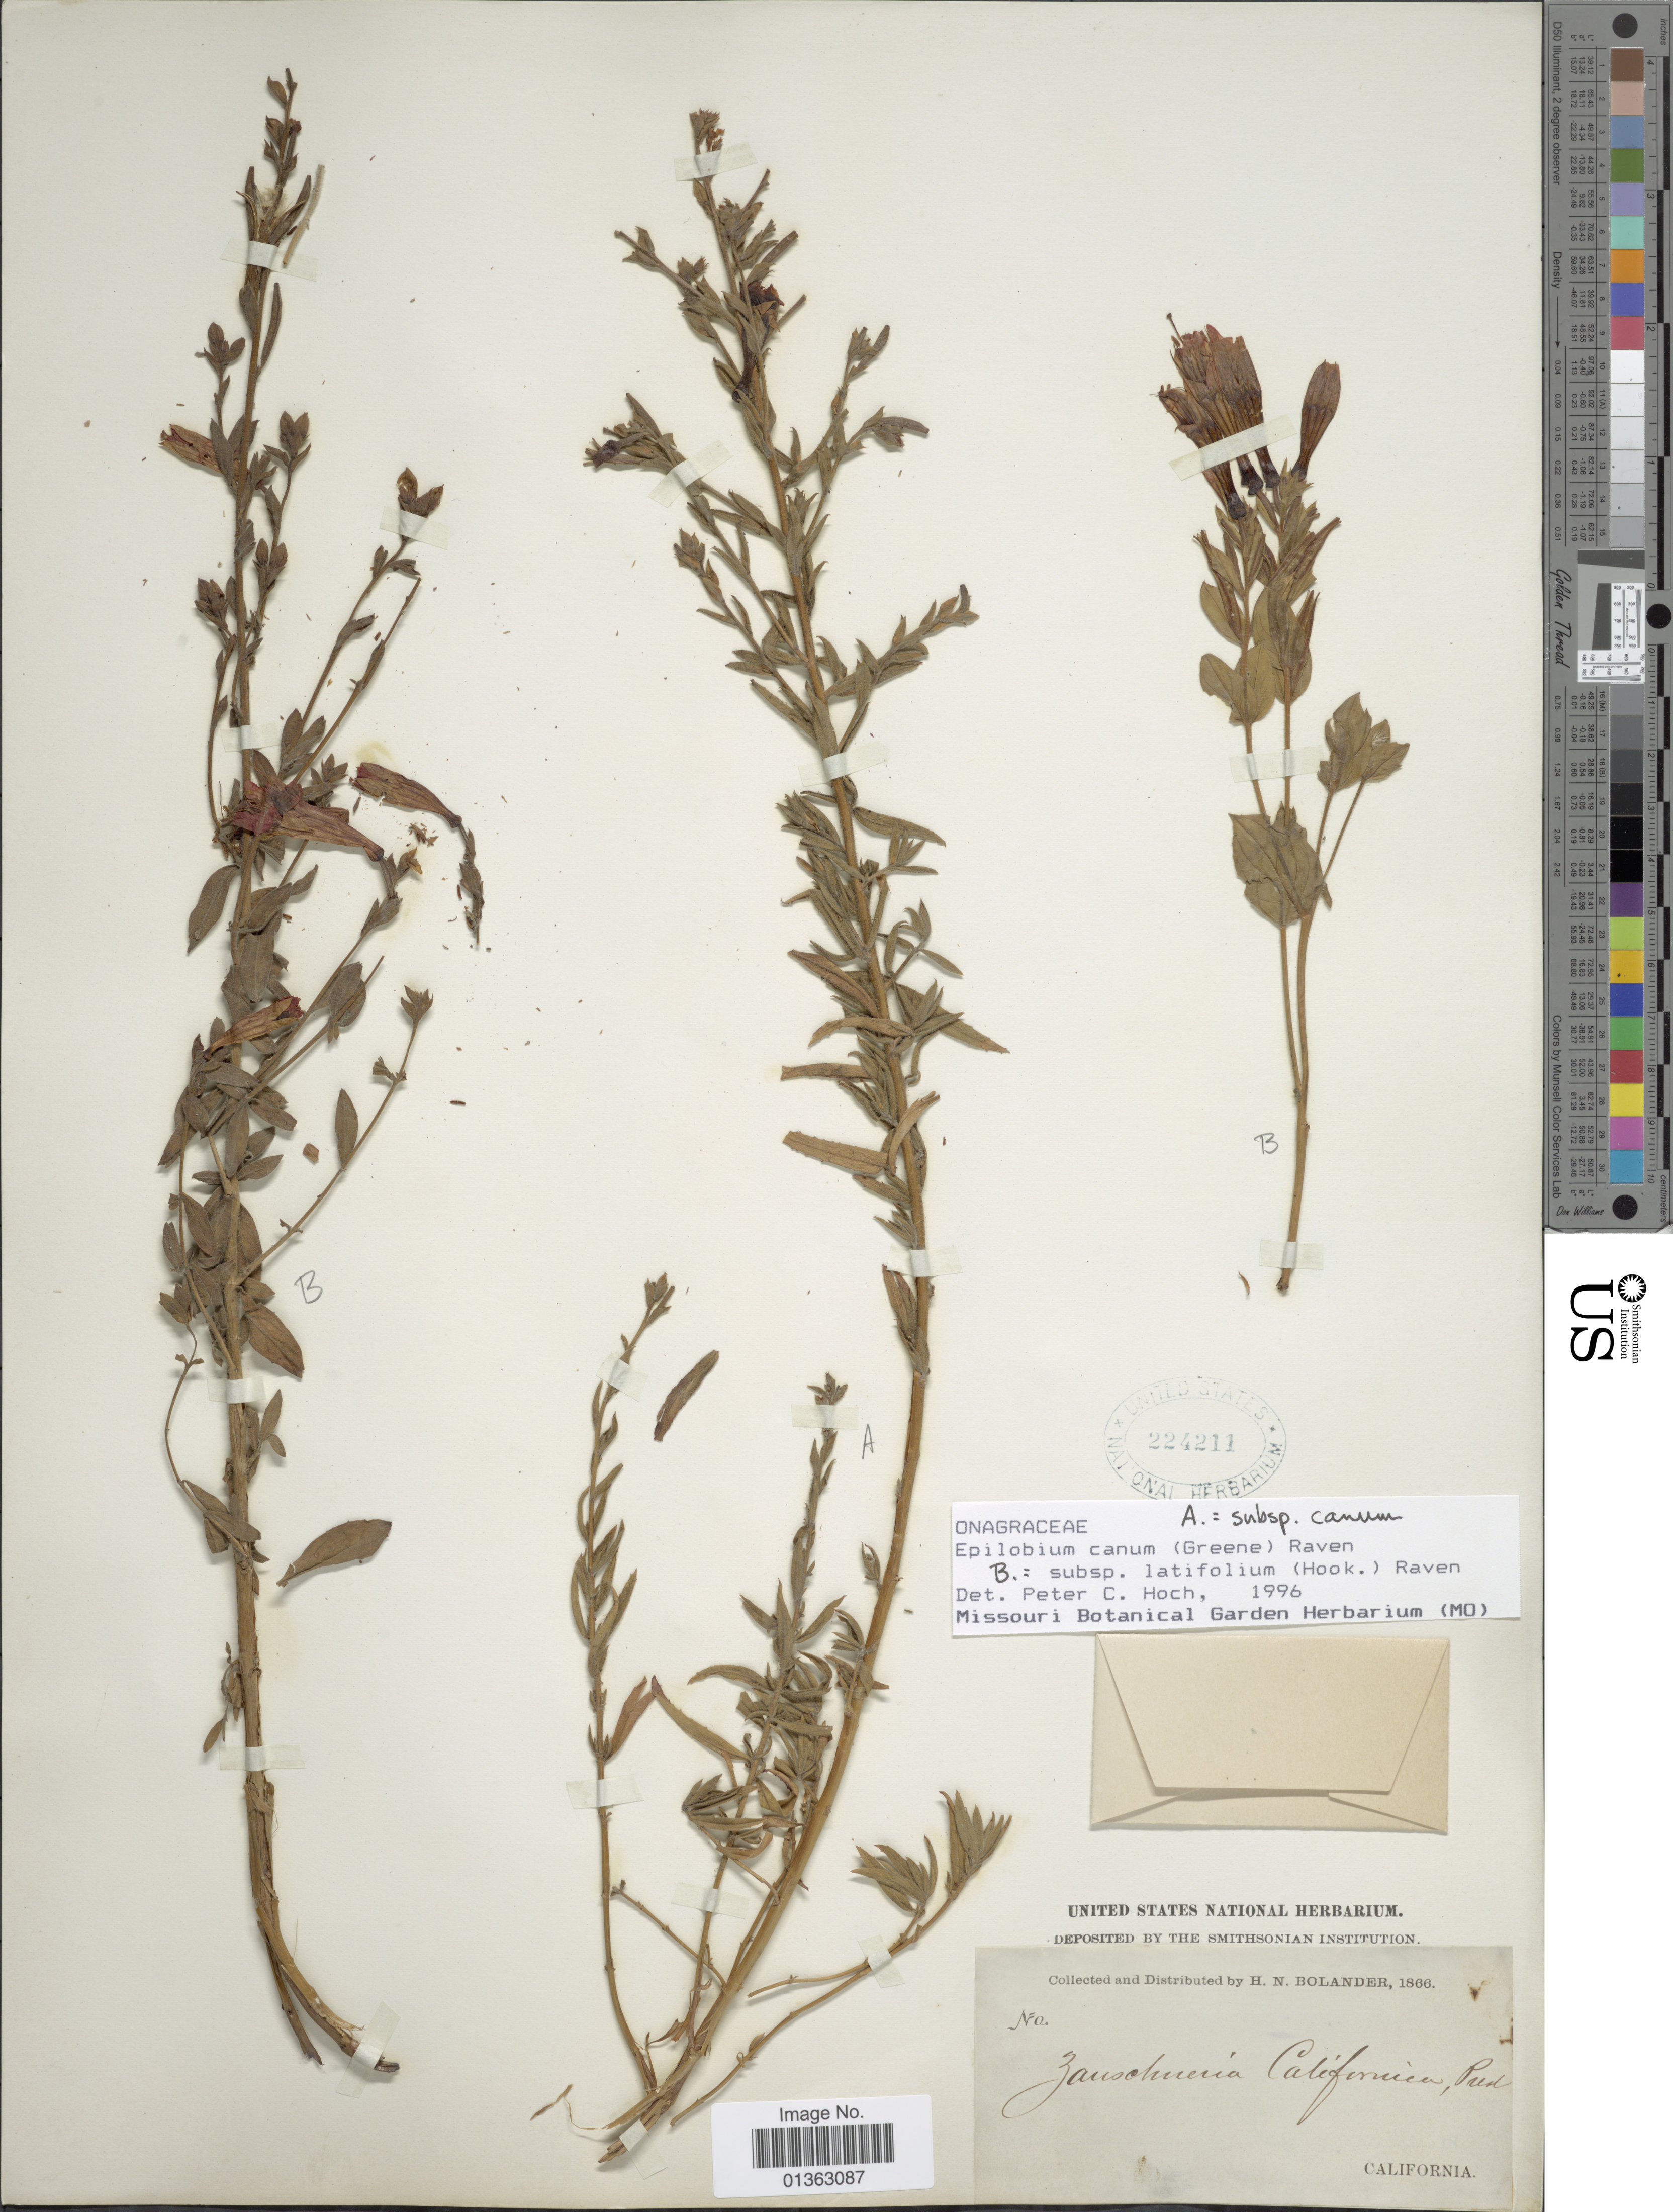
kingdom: Plantae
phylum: Tracheophyta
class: Magnoliopsida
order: Myrtales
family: Onagraceae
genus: Epilobium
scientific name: Epilobium canum subsp. canum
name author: (Greene) P.H. Raven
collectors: H. Bolander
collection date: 1866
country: United States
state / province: California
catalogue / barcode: US 224211